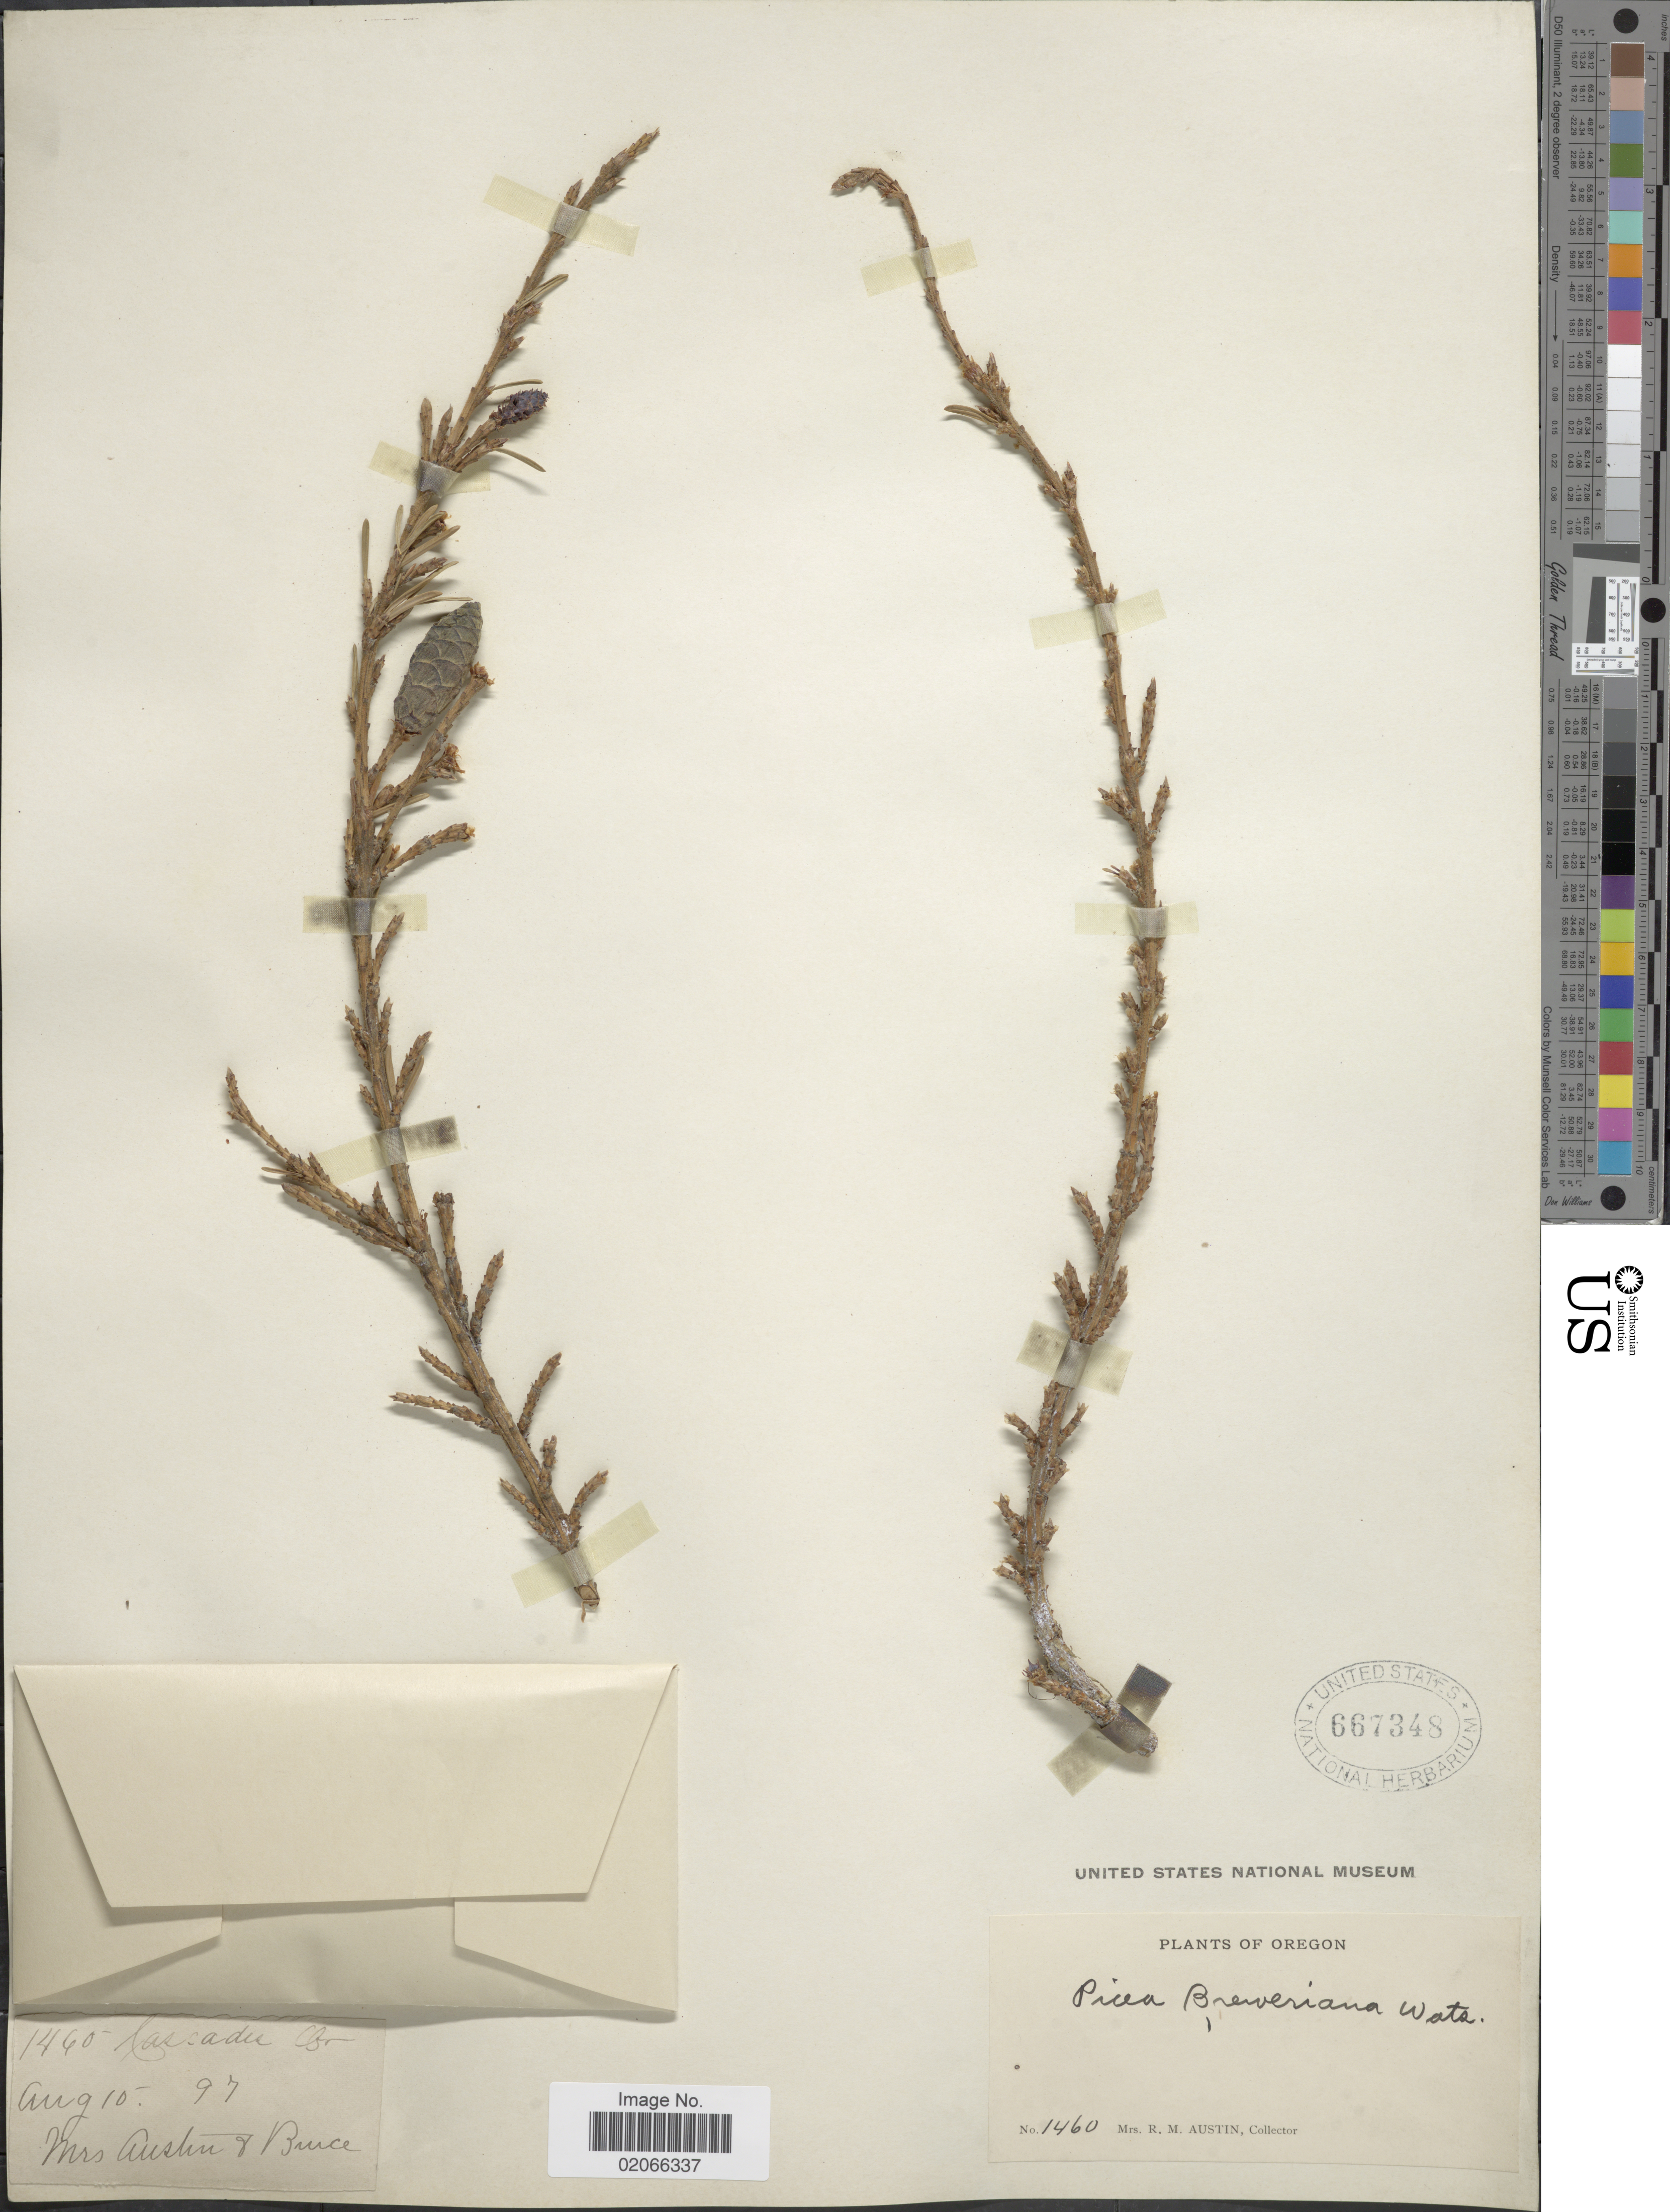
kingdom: Plantae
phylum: Tracheophyta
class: Pinopsida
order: Pinales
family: Pinaceae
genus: Picea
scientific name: Picea breweriana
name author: S. Watson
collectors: R. Austin & Bruce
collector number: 1460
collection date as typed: Transcribed d/m/y: 10/8/97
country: United States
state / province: Oregon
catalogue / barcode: US 667348